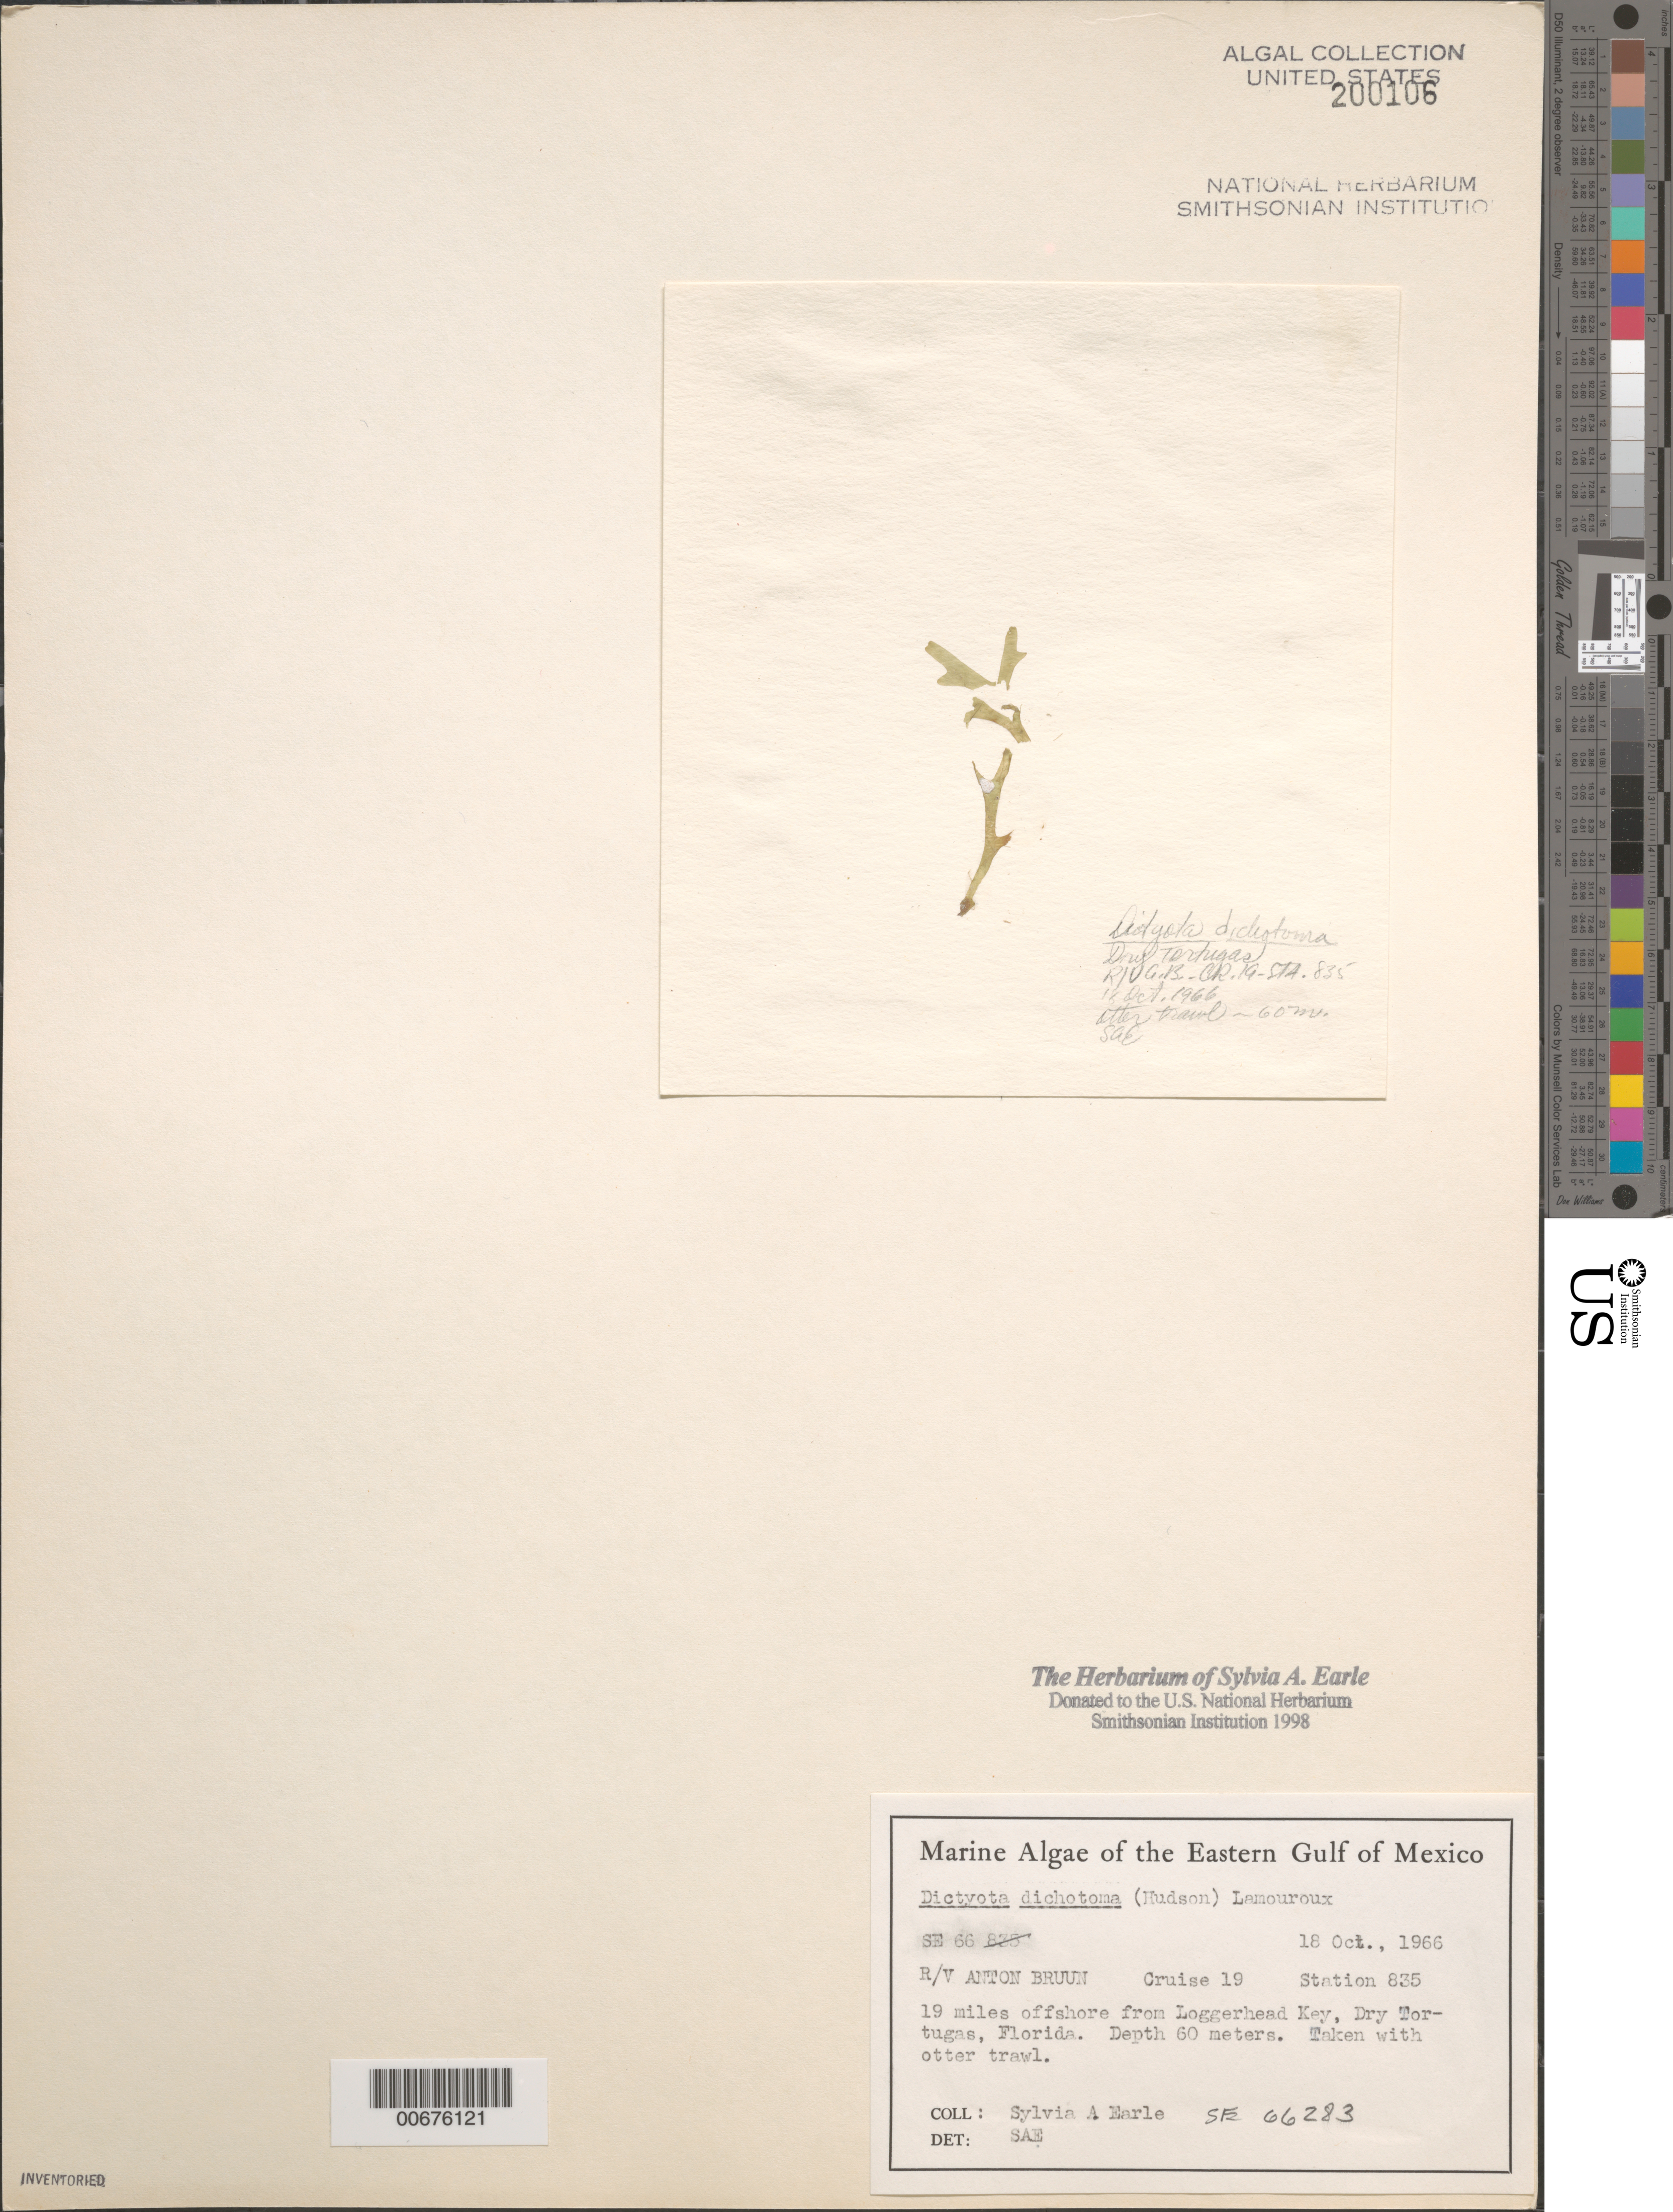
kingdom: Chromista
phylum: Ochrophyta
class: Phaeophyceae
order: Dictyotales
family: Dictyotaceae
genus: Dictyota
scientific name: Dictyota dichotoma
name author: (Huds.) J.V.Lamouroux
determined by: Earle, S. A.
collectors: S. A. Earle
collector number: SE 66283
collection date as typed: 18 Oct 1966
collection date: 1966-10-18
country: United States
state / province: Florida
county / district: Monroe County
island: Dry Tortugas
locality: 19 miles off Loggerhead Key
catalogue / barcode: US 200106